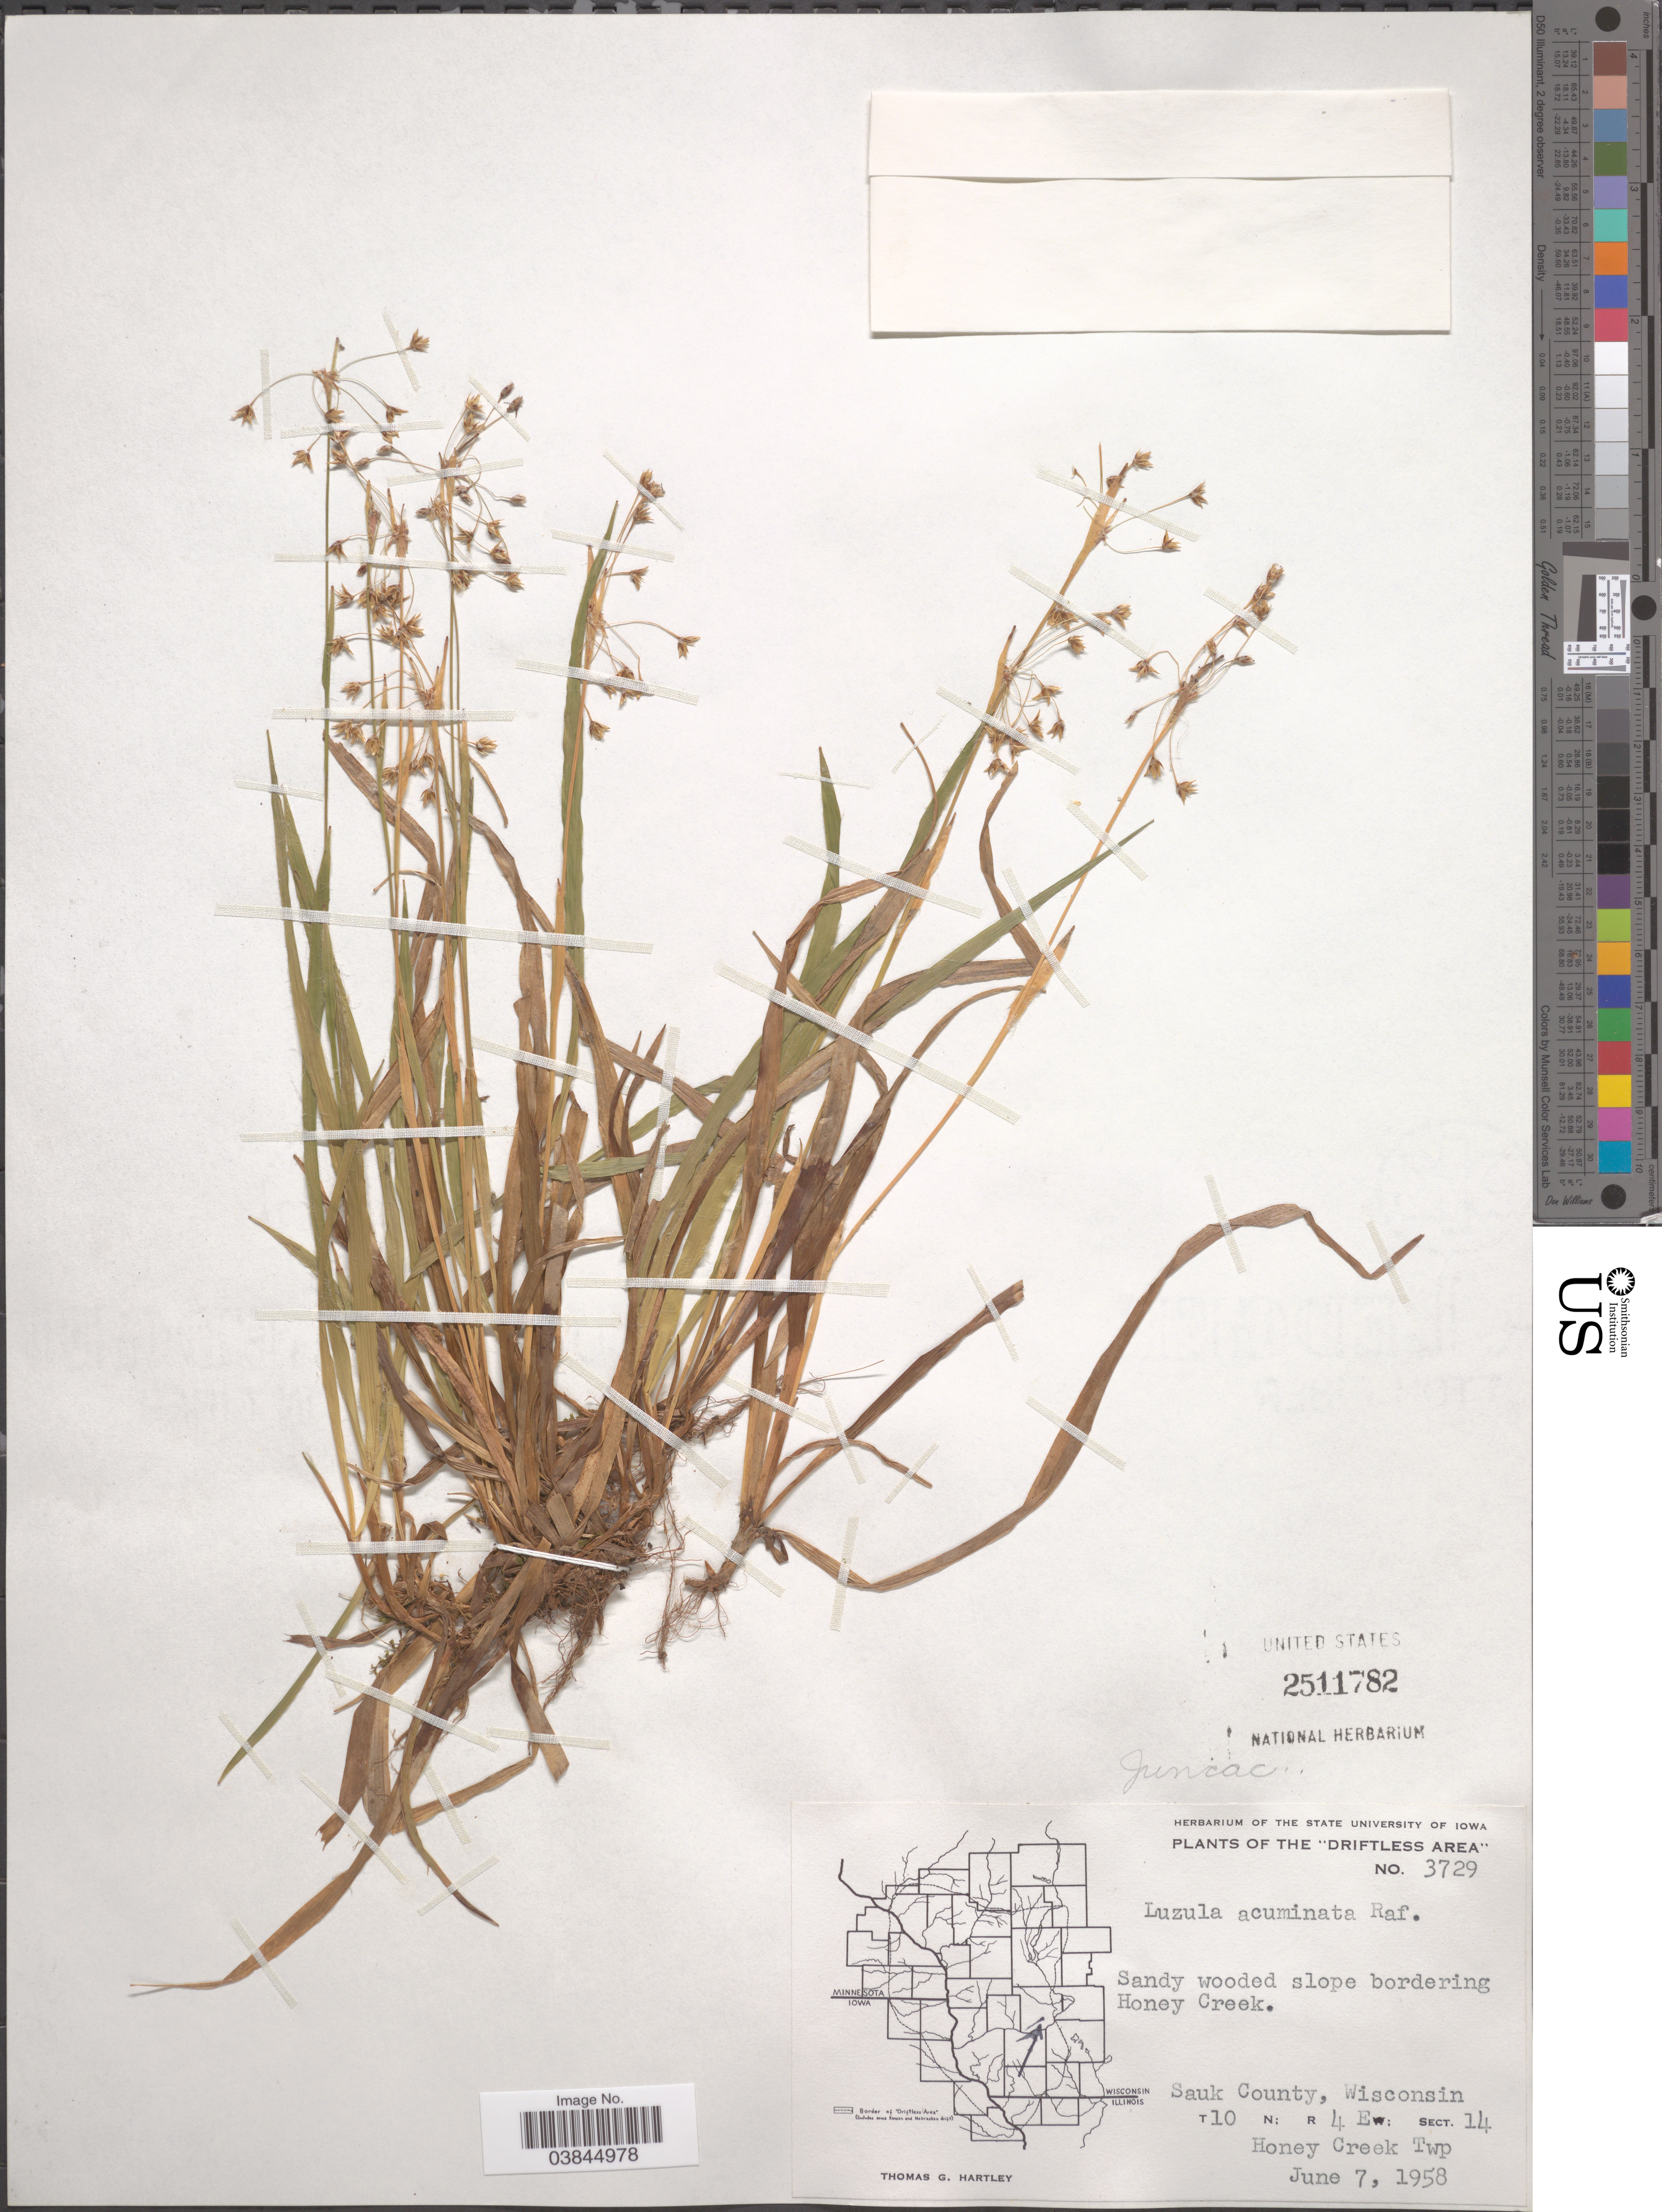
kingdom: Plantae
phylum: Tracheophyta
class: Liliopsida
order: Poales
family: Juncaceae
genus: Luzula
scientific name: Luzula acuminata var. acuminata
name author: Raf.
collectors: T. G. Hartley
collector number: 3729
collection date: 1958-06-07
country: United States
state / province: Wisconsin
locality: The "Driftless Area". Slope bordering Honey Creek. Sauk County. T10 N: R 4 E: Sect. 14.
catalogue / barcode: US 2511782